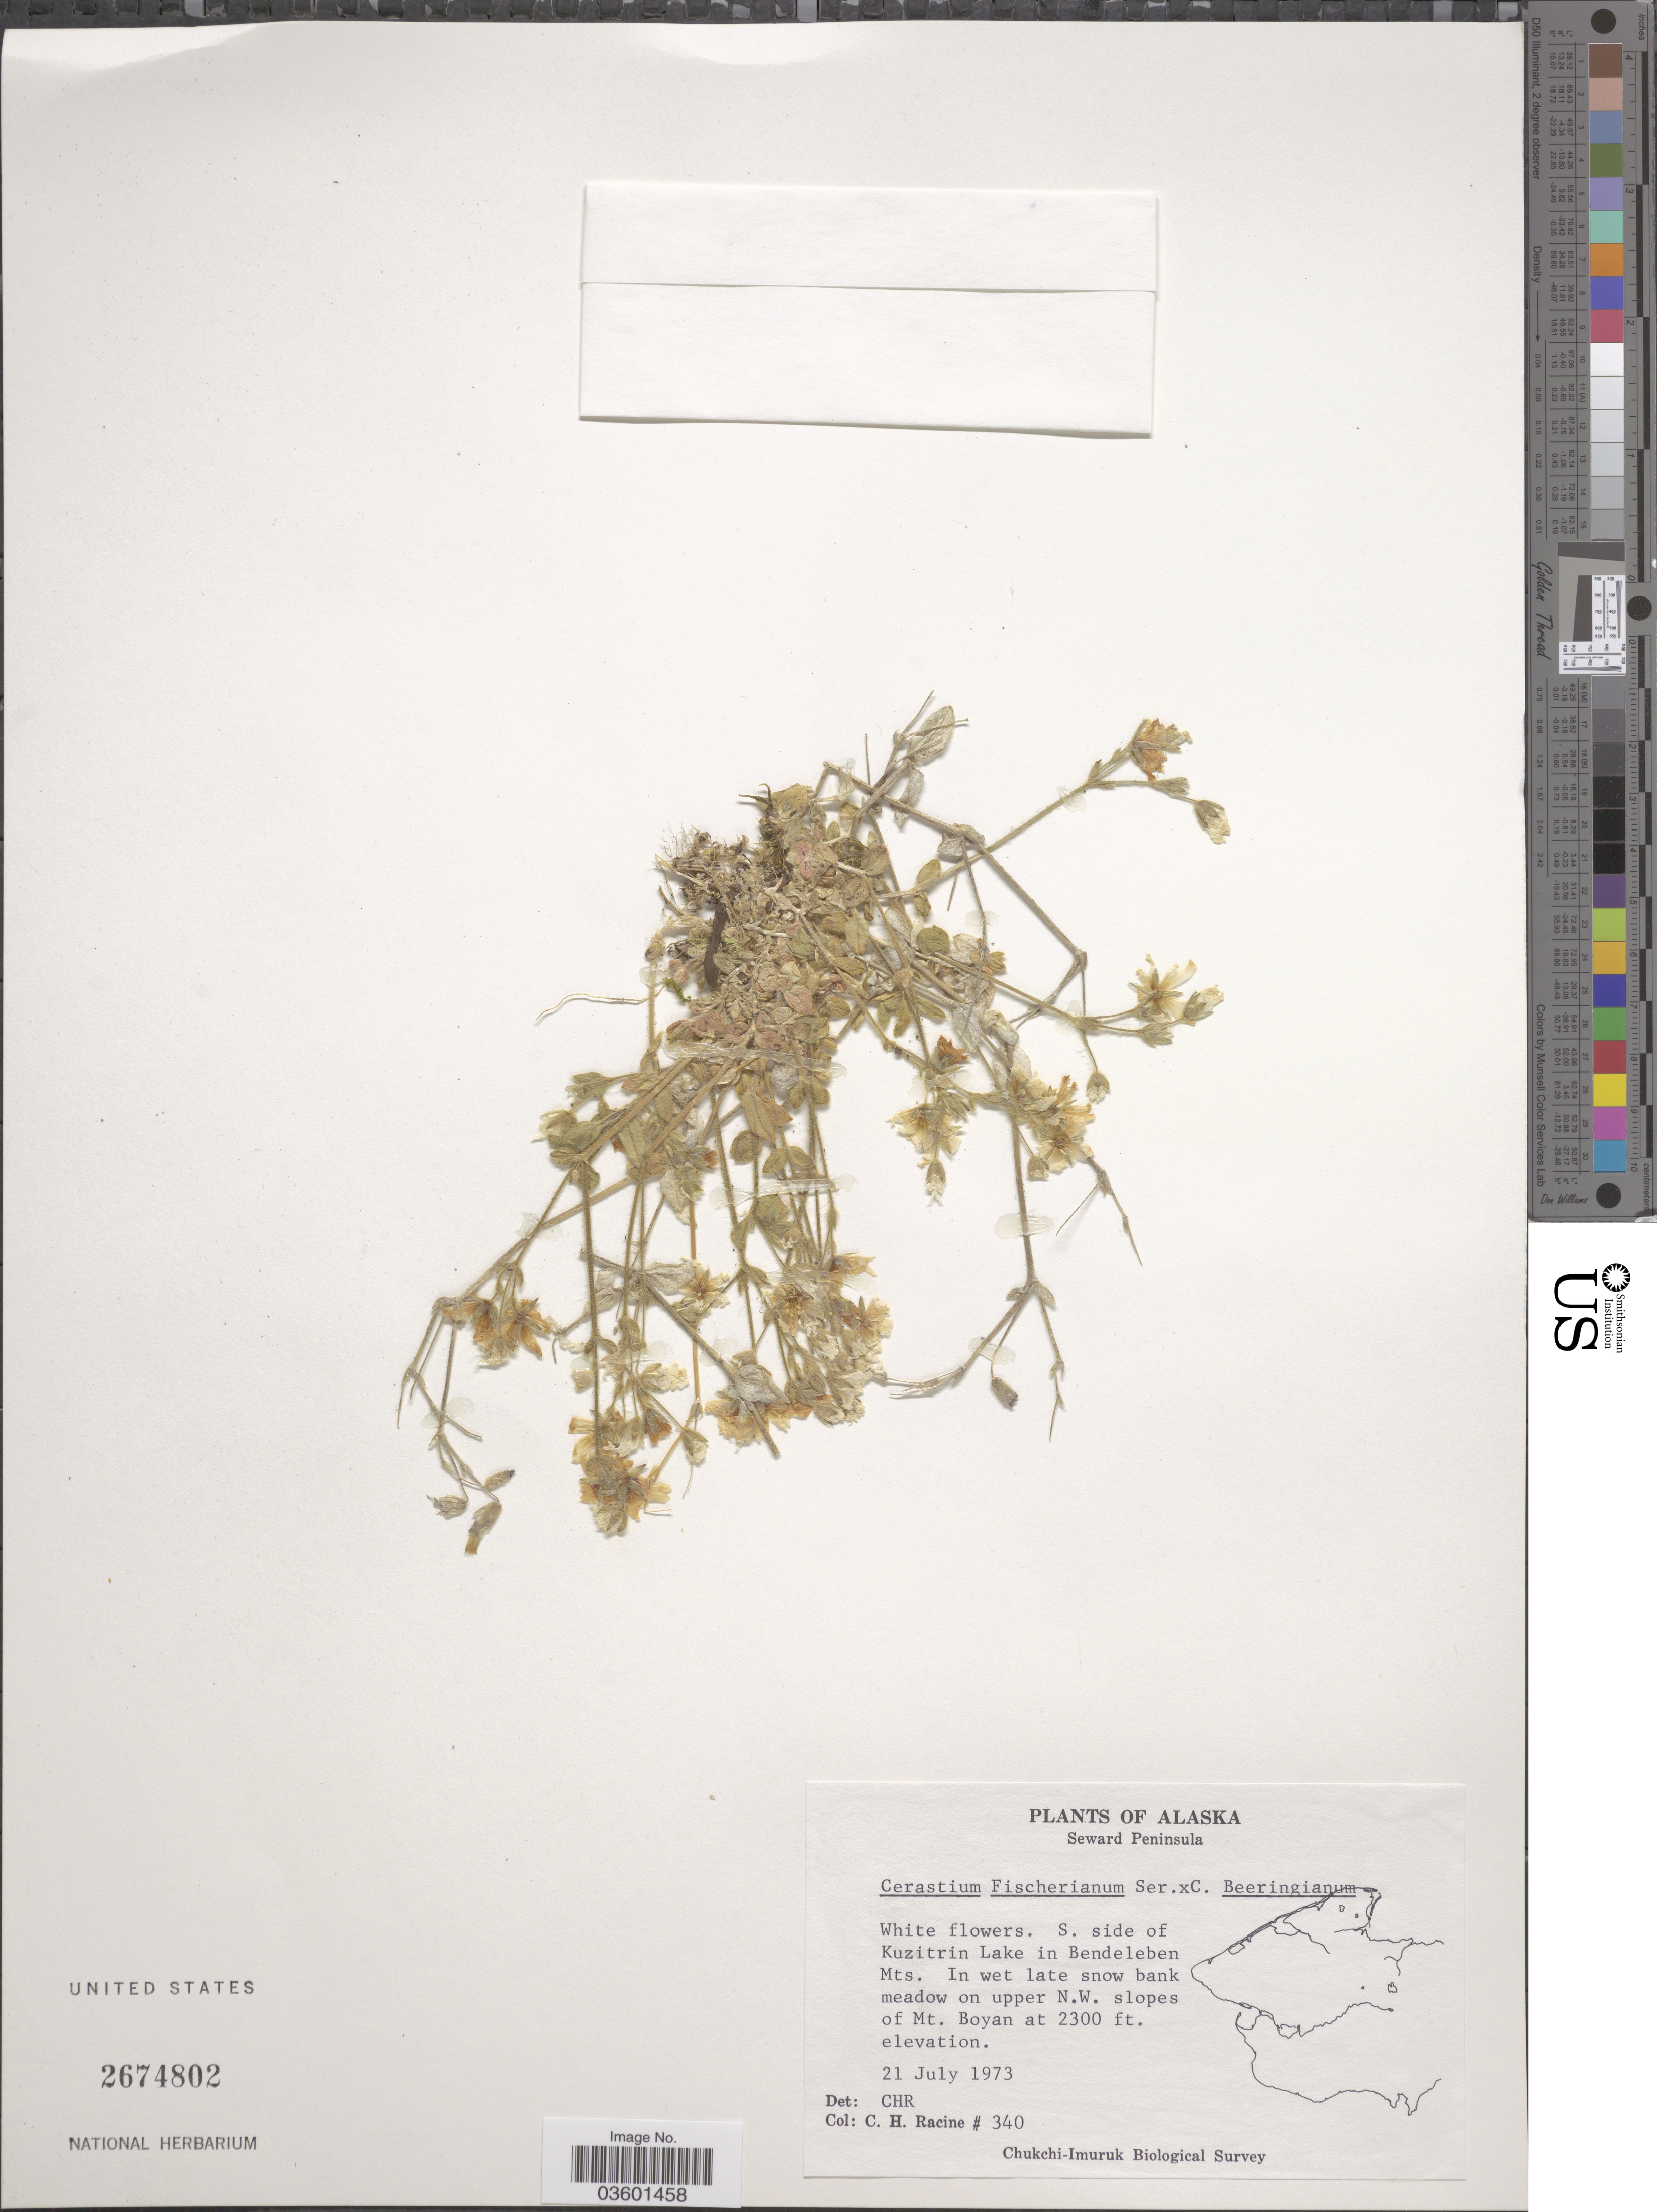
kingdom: Plantae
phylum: Tracheophyta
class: Magnoliopsida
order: Caryophyllales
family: Caryophyllaceae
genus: Cerastium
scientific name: Cerastium beeringianum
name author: Cham. & Schltdl.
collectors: C. Racine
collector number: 340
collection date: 1973-07-21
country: United States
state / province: Alaska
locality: Seward Peninsula. S. side of Kuzitrin Lake in Bendeleben Mts.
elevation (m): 701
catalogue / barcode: US 2674802